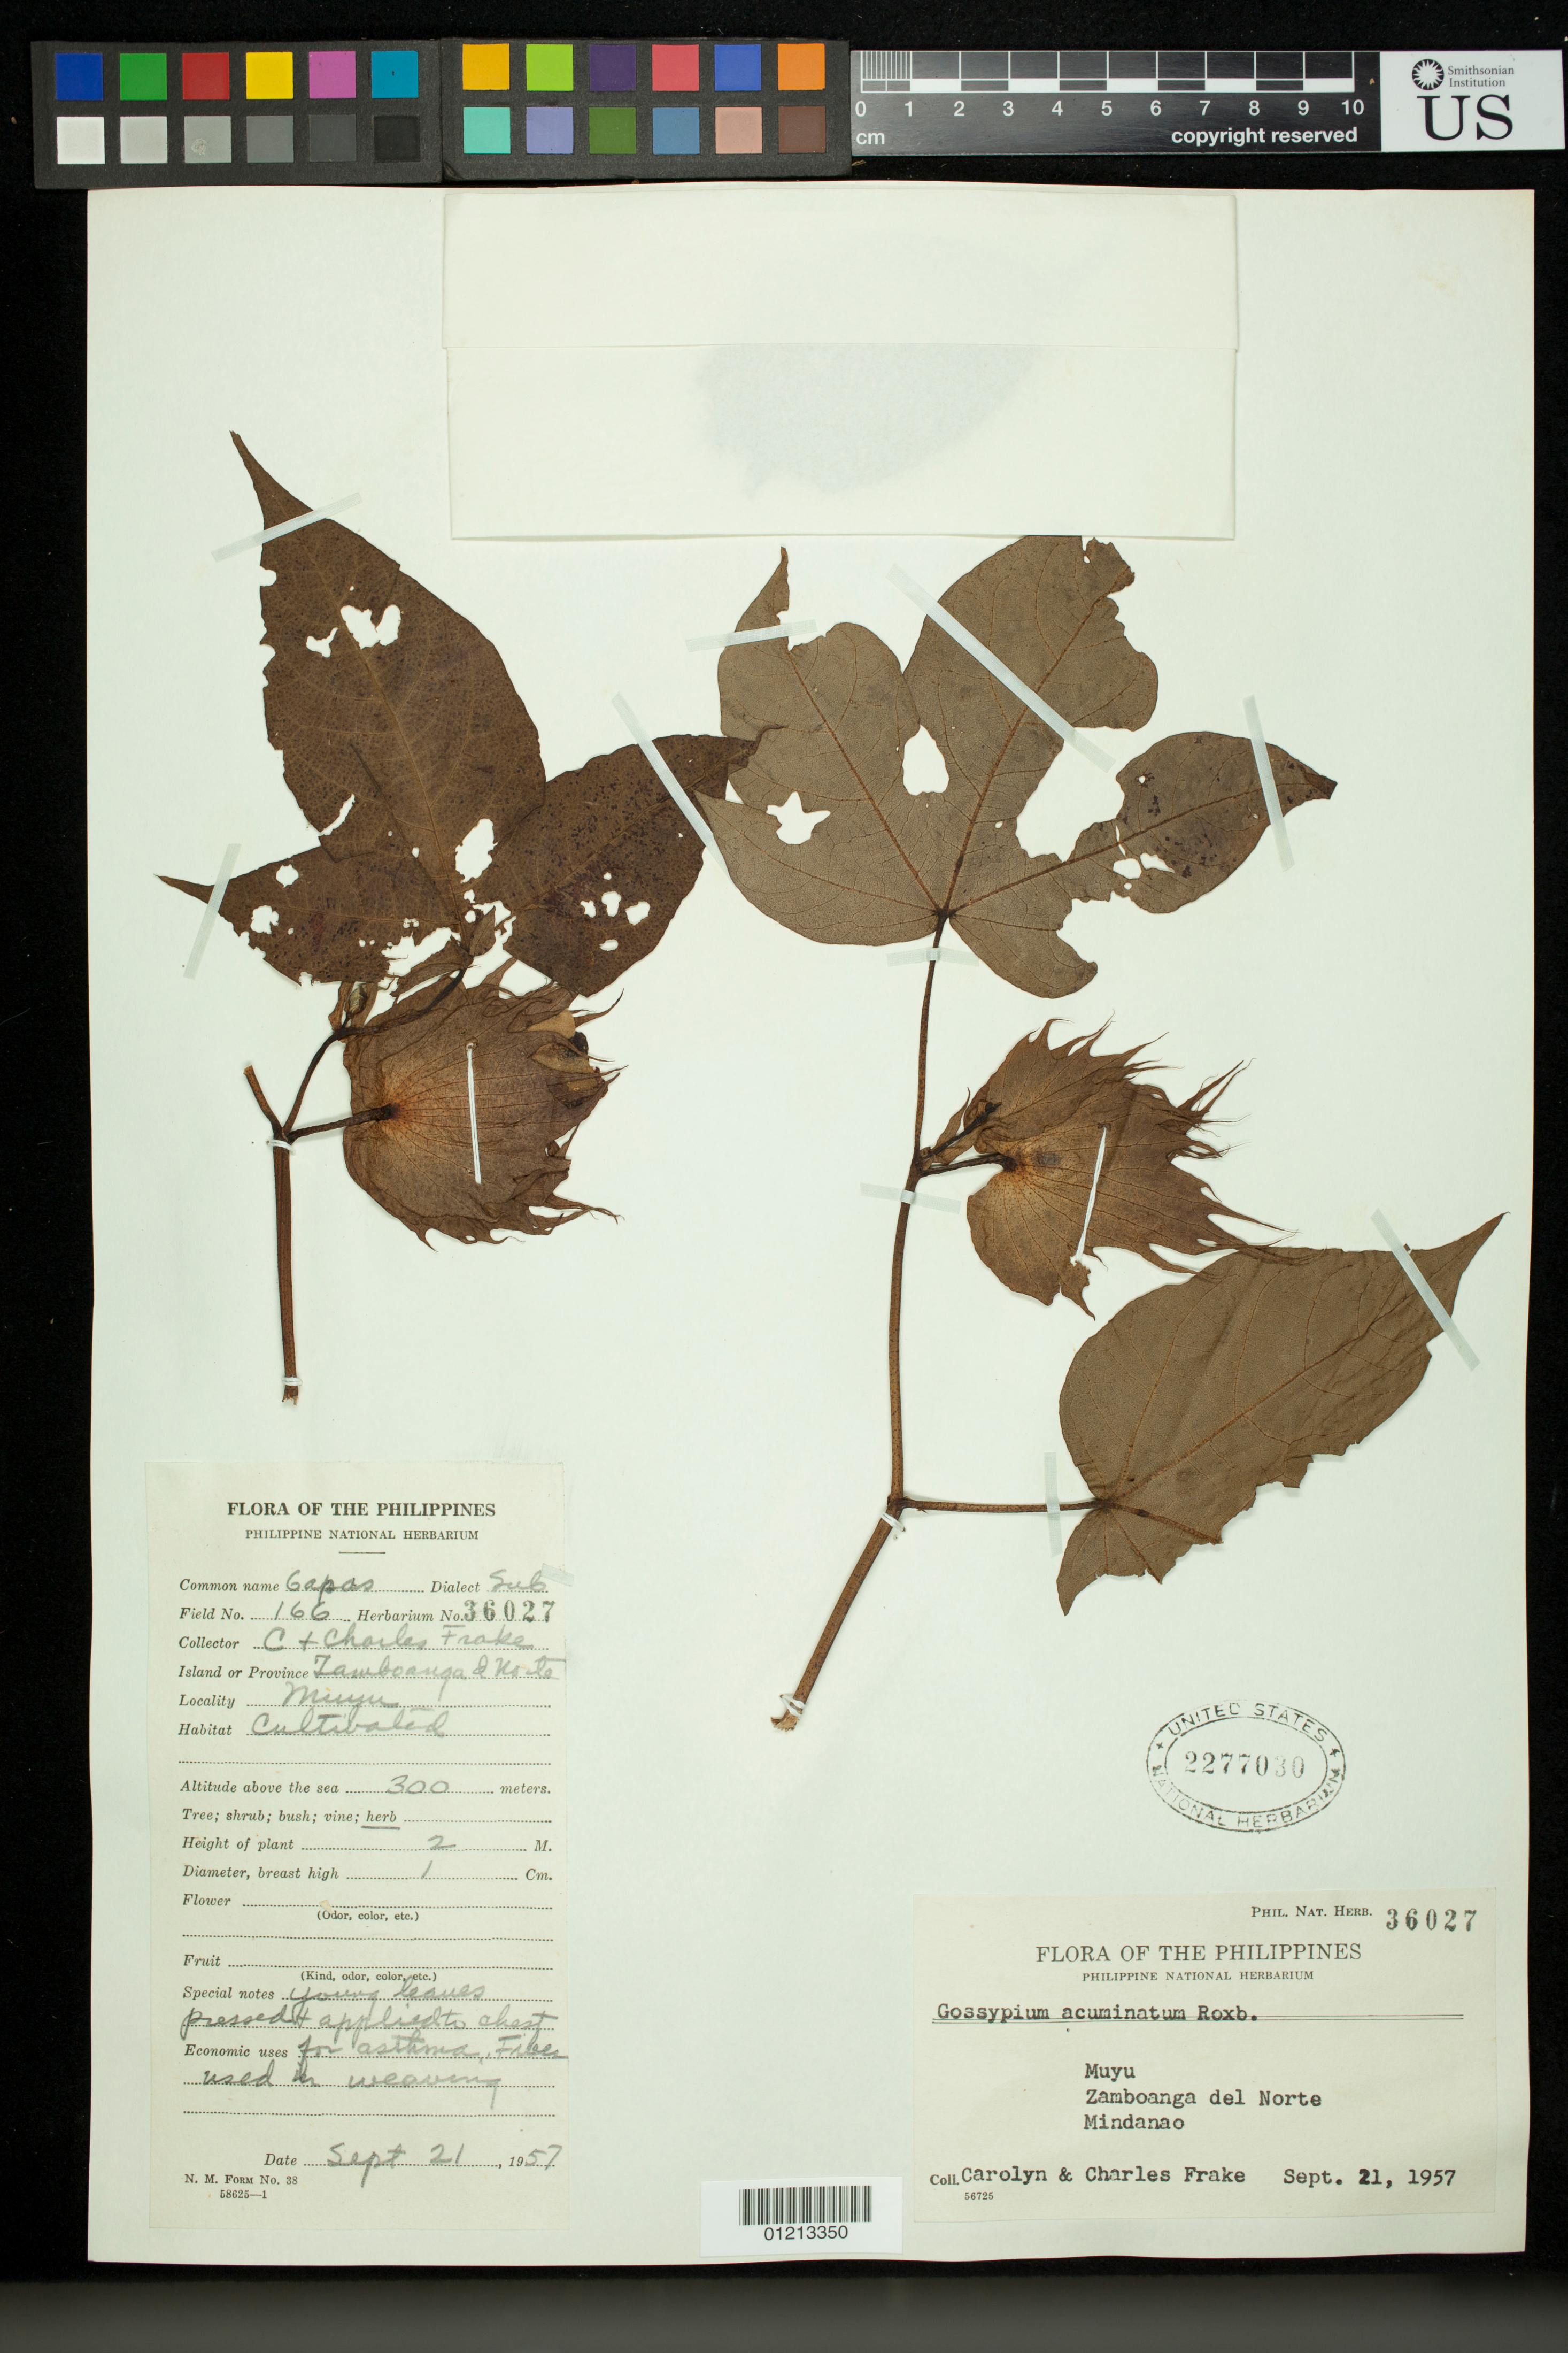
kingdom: Plantae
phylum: Tracheophyta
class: Magnoliopsida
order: Malvales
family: Malvaceae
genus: Gossypium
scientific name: Gossypium acuminatum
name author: Roxb. ex G. Don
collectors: C. M. Frake & C. O. Frake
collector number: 166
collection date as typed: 21 Sep 1957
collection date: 1957-09-21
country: Philippines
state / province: Zamboanga Peninsula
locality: Muyu, Zamboanga del Norte, Mindanao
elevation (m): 300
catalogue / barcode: US 2277030